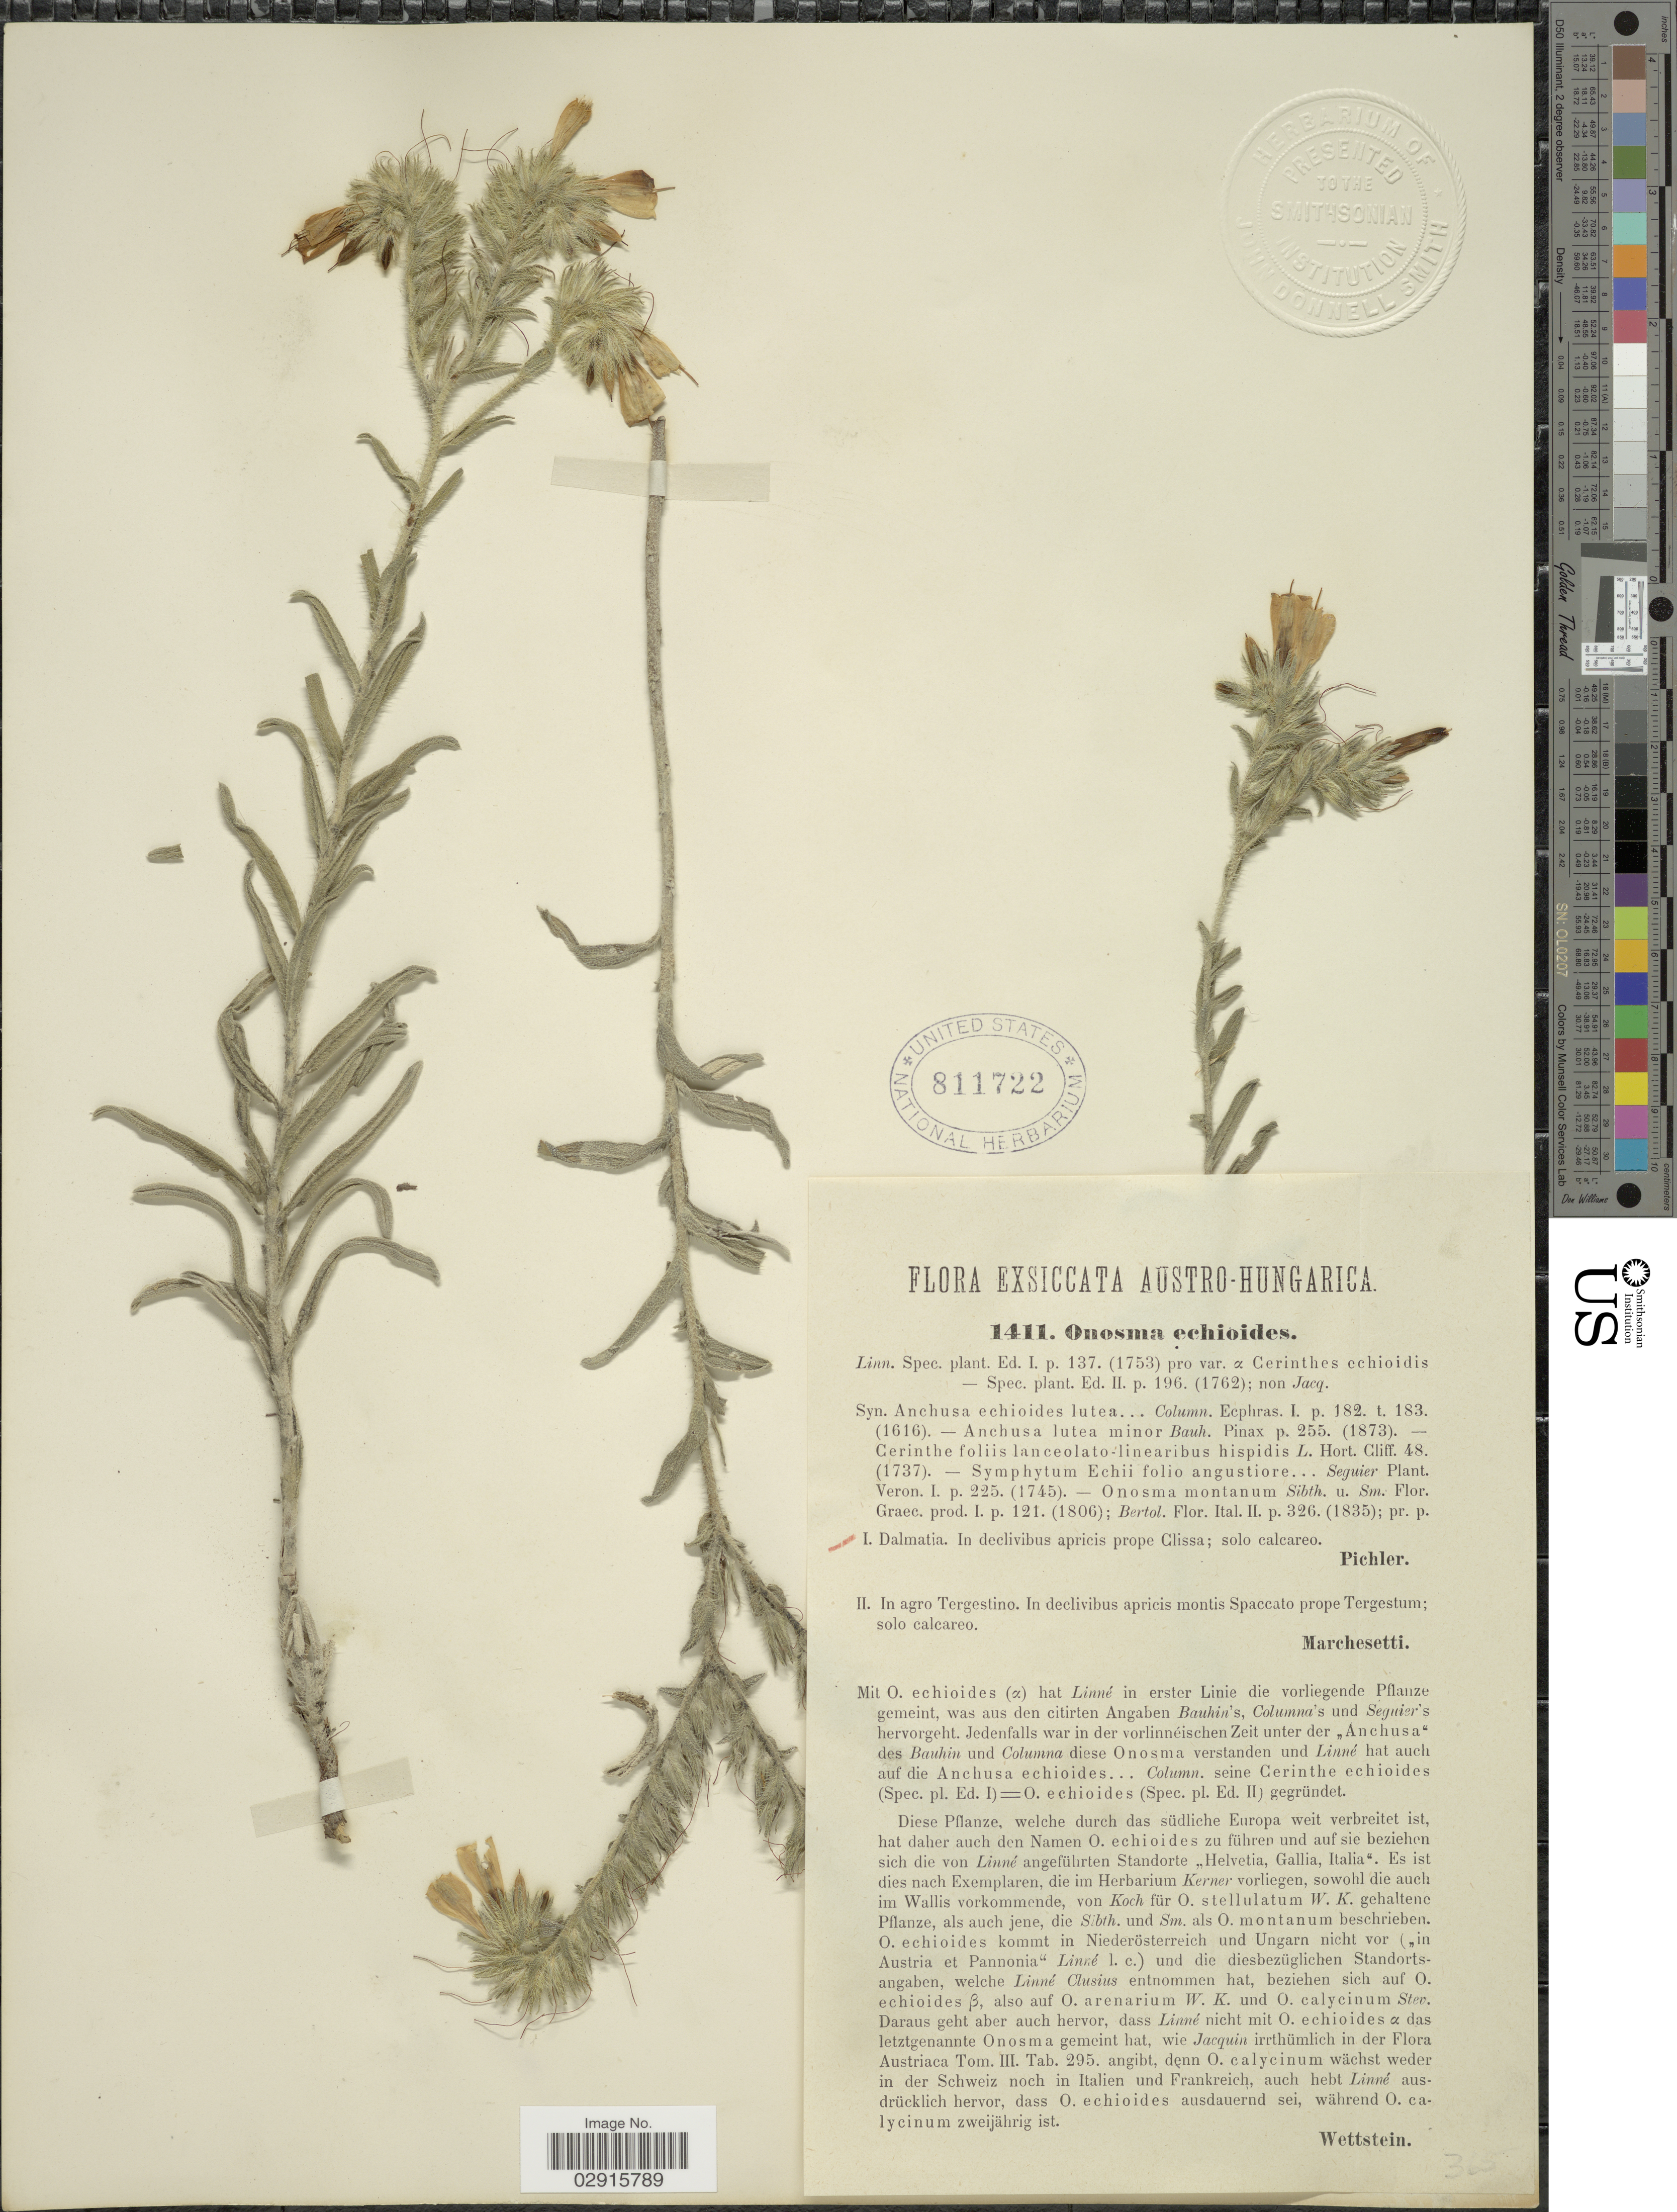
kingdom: Plantae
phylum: Tracheophyta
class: Magnoliopsida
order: Boraginales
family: Boraginaceae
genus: Onosma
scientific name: Onosma echioides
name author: L.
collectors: Pichler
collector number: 1411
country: Croatia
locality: Dalmatia. In declivibus apricis prope Clissa: solo calcareo. Austro-Hungarica.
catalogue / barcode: US 811722